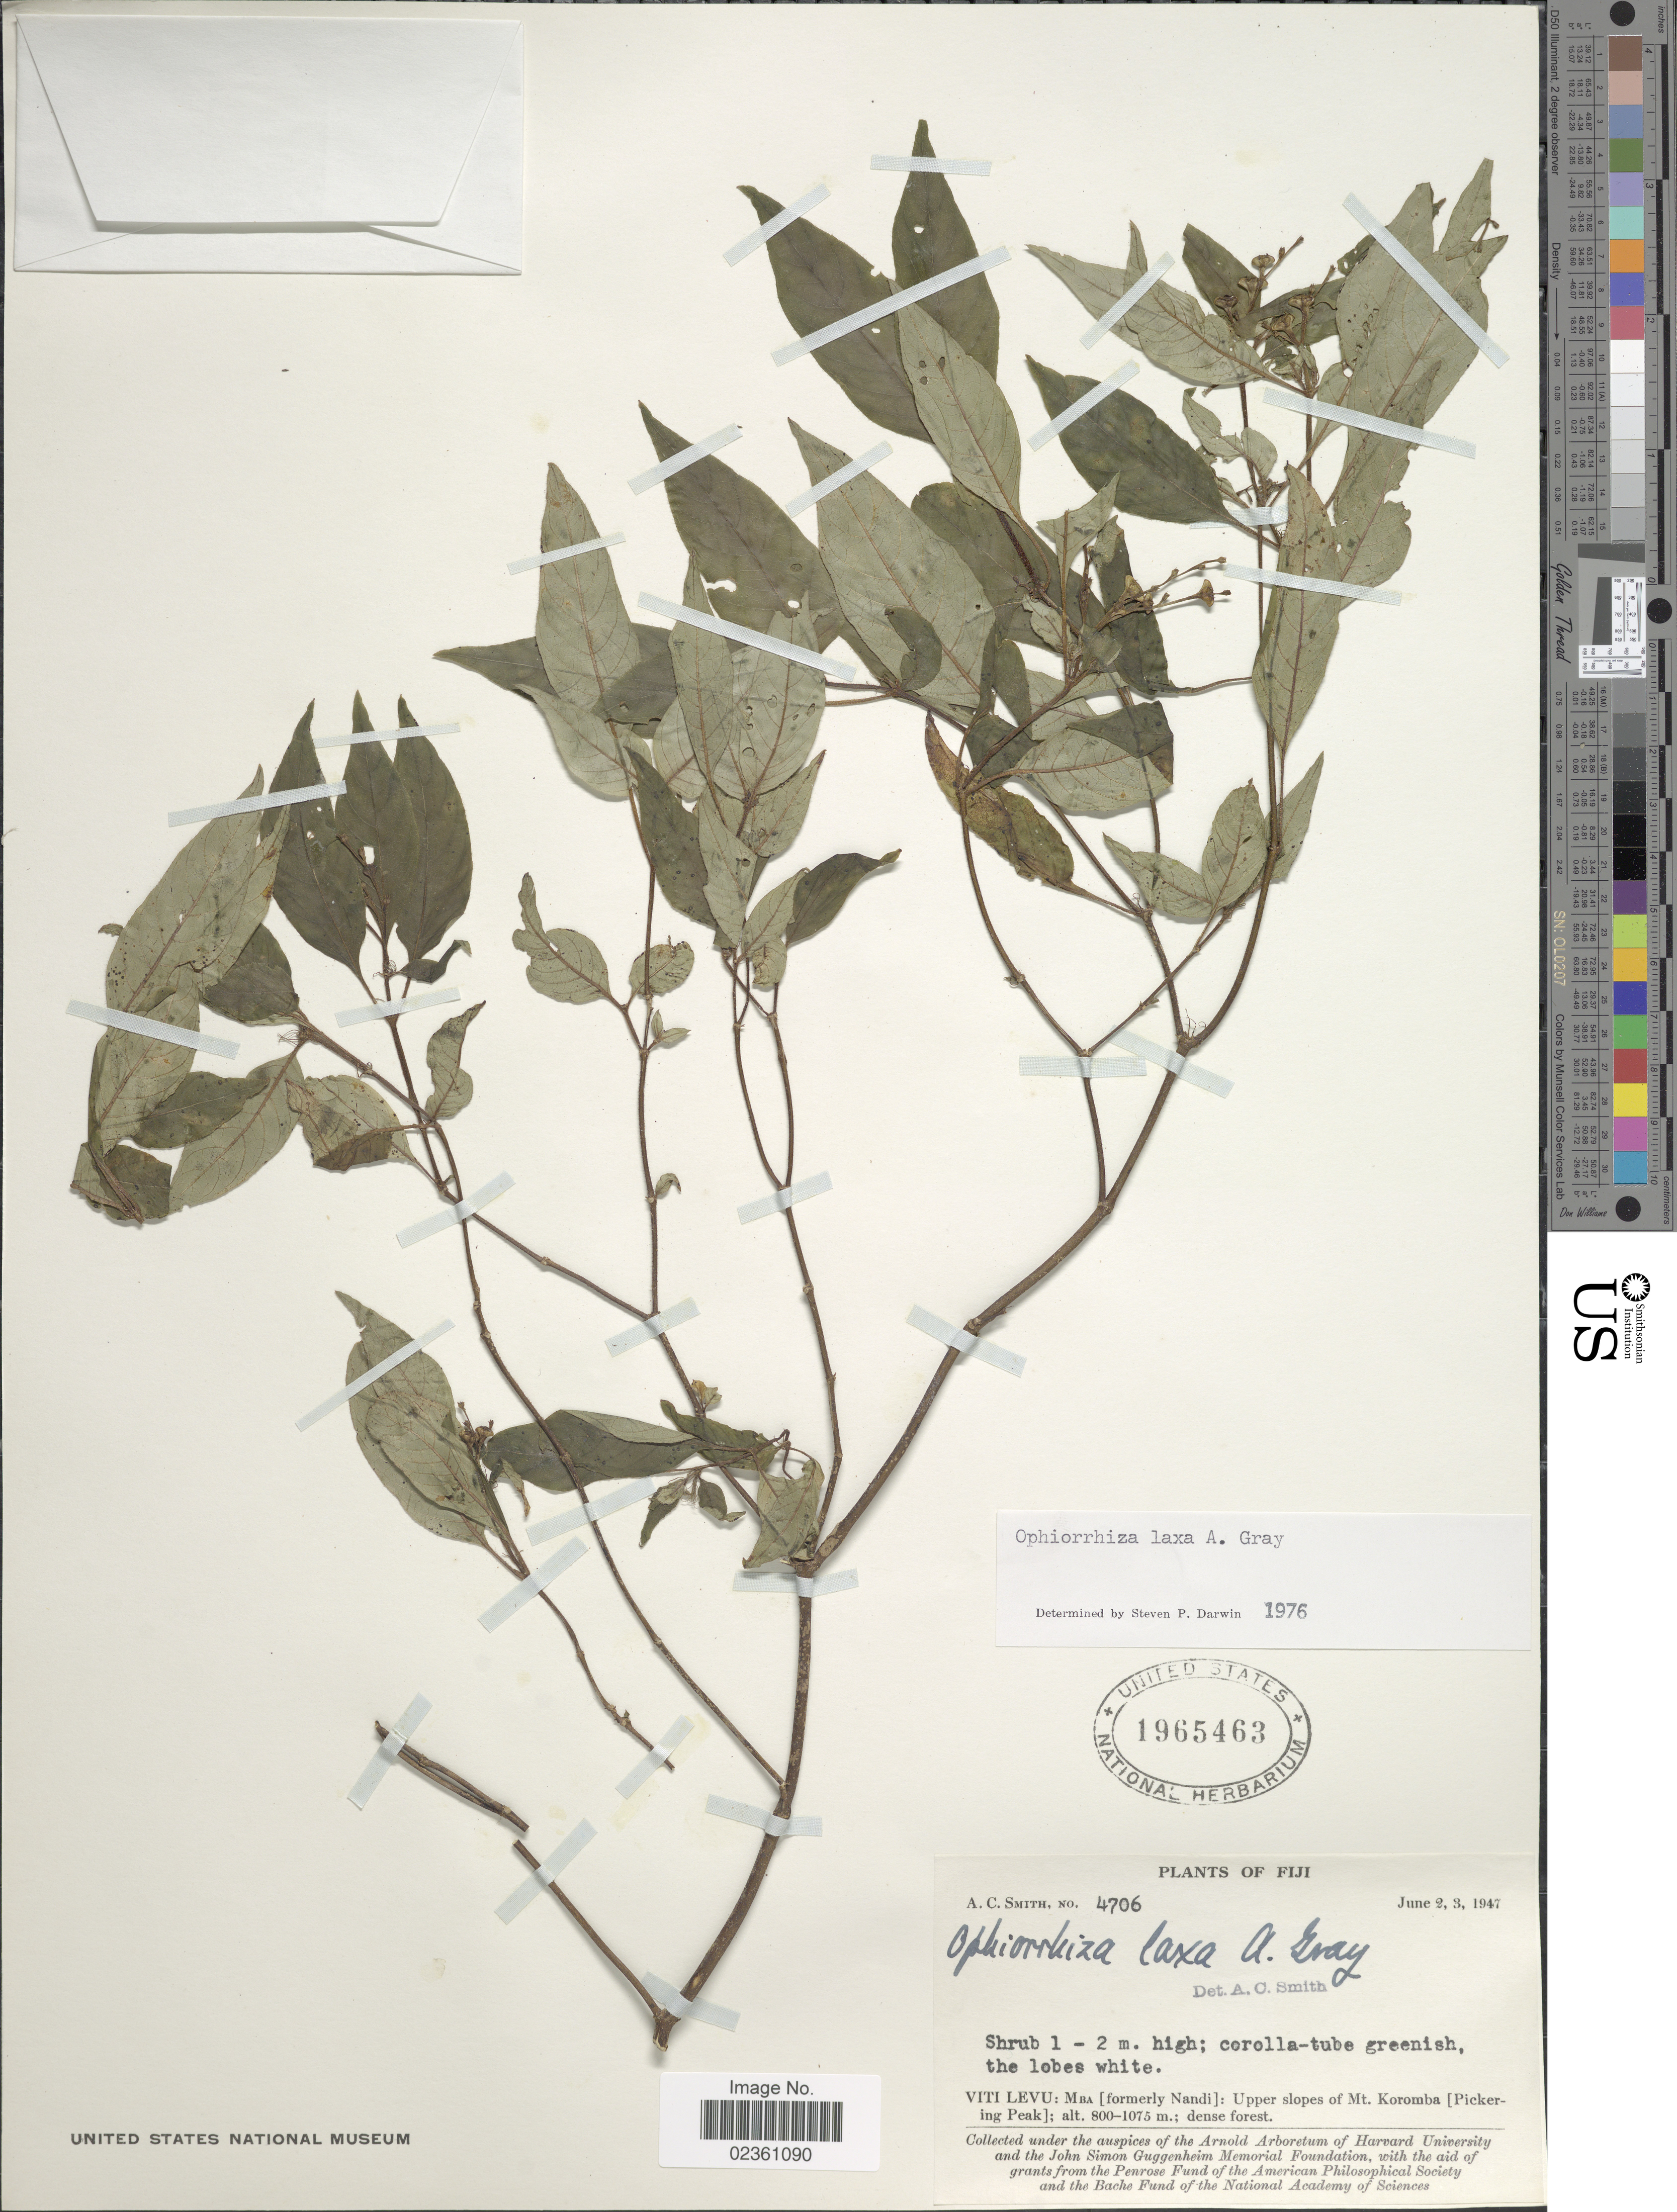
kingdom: Plantae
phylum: Tracheophyta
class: Magnoliopsida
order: Gentianales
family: Rubiaceae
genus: Ophiorrhiza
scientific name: Ophiorrhiza laxa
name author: A. Gray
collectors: A. C. Smith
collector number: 4706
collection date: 1947-06-02/1947-06-03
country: Fiji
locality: Viti Levu: Mba [formerly Nandi]: Upper slopes of Mt. Koromba [Pickering Peak; dense forest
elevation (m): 800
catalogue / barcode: US 1965463